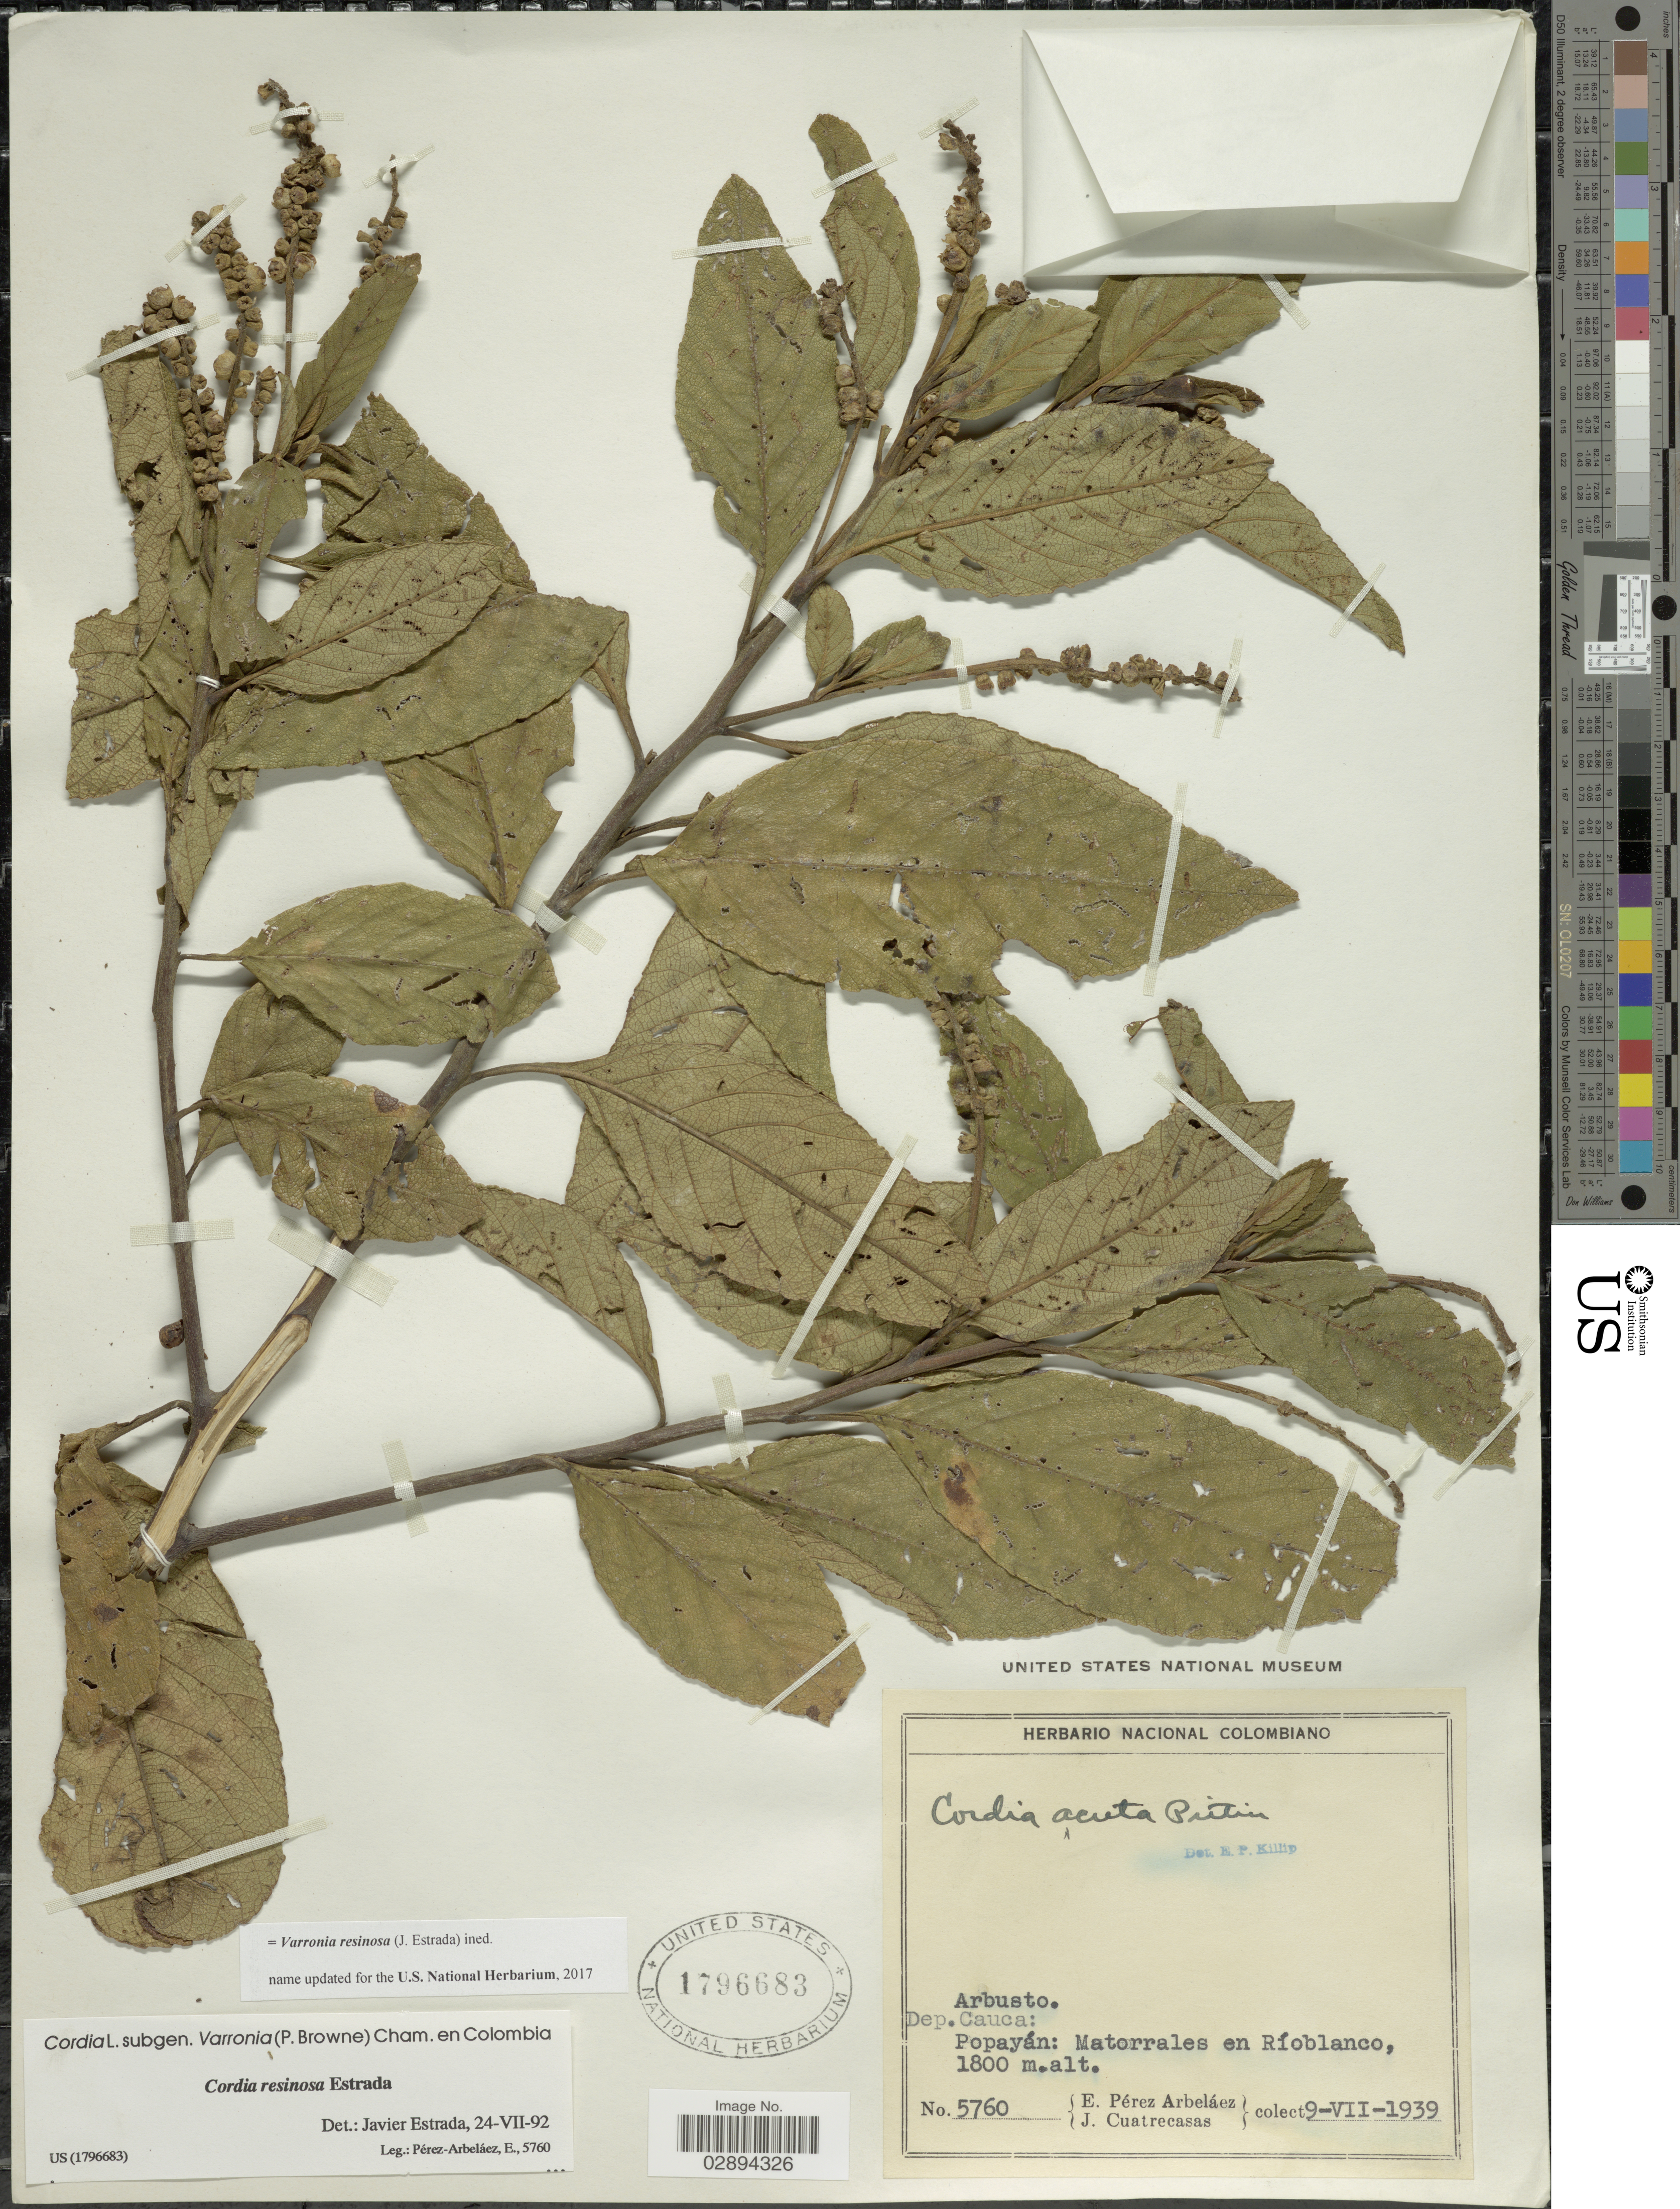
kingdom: Plantae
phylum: Tracheophyta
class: Magnoliopsida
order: Boraginales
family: Cordiaceae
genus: Varronia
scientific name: Varronia resinosa (J. Estrada) comb. nov. ined.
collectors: E. Pérez Arbeláez & J. Cuatrecasas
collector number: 5760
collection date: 1939-07-09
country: Colombia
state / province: Cauca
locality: Dep. Cauca, Popayán, Matorrales en Ríoblanco.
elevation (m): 1800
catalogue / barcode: US 1796683